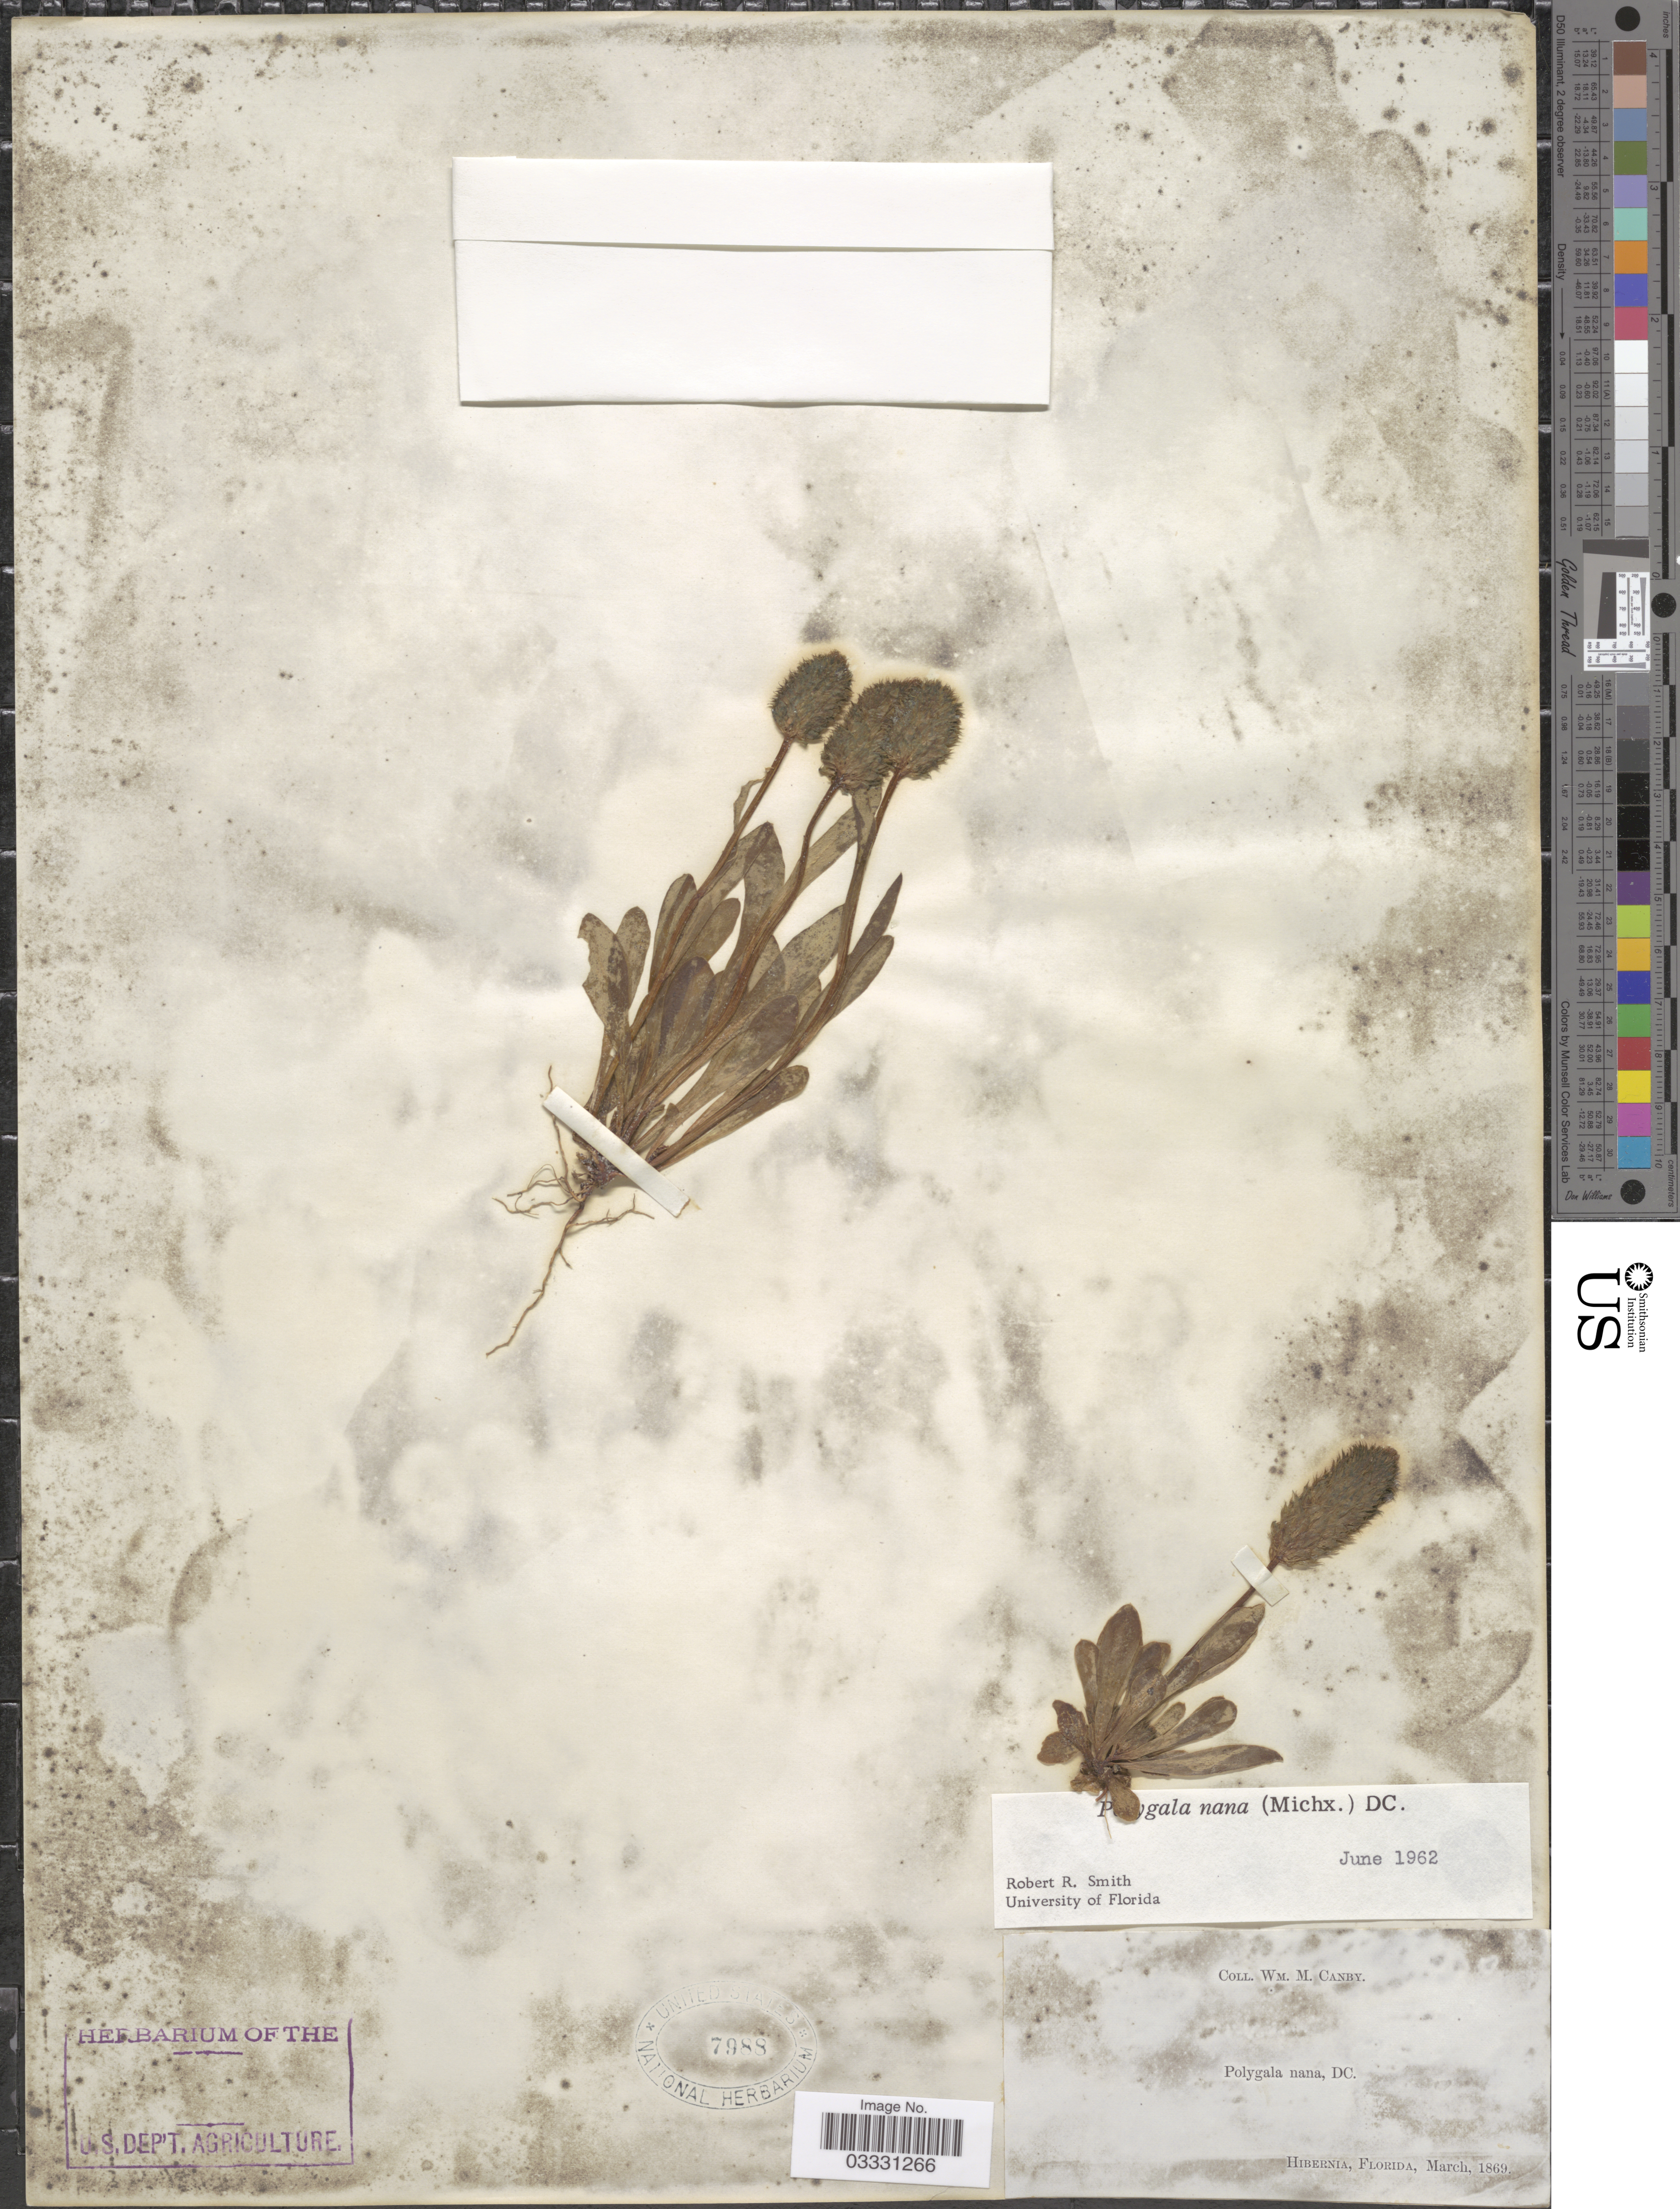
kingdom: Plantae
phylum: Tracheophyta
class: Magnoliopsida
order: Fabales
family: Polygalaceae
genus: Polygala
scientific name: Polygala nana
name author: (Michx.) DC.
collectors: W. M. Canby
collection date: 1869-03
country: United States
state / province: Florida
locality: Hibernia.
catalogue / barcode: US 7988